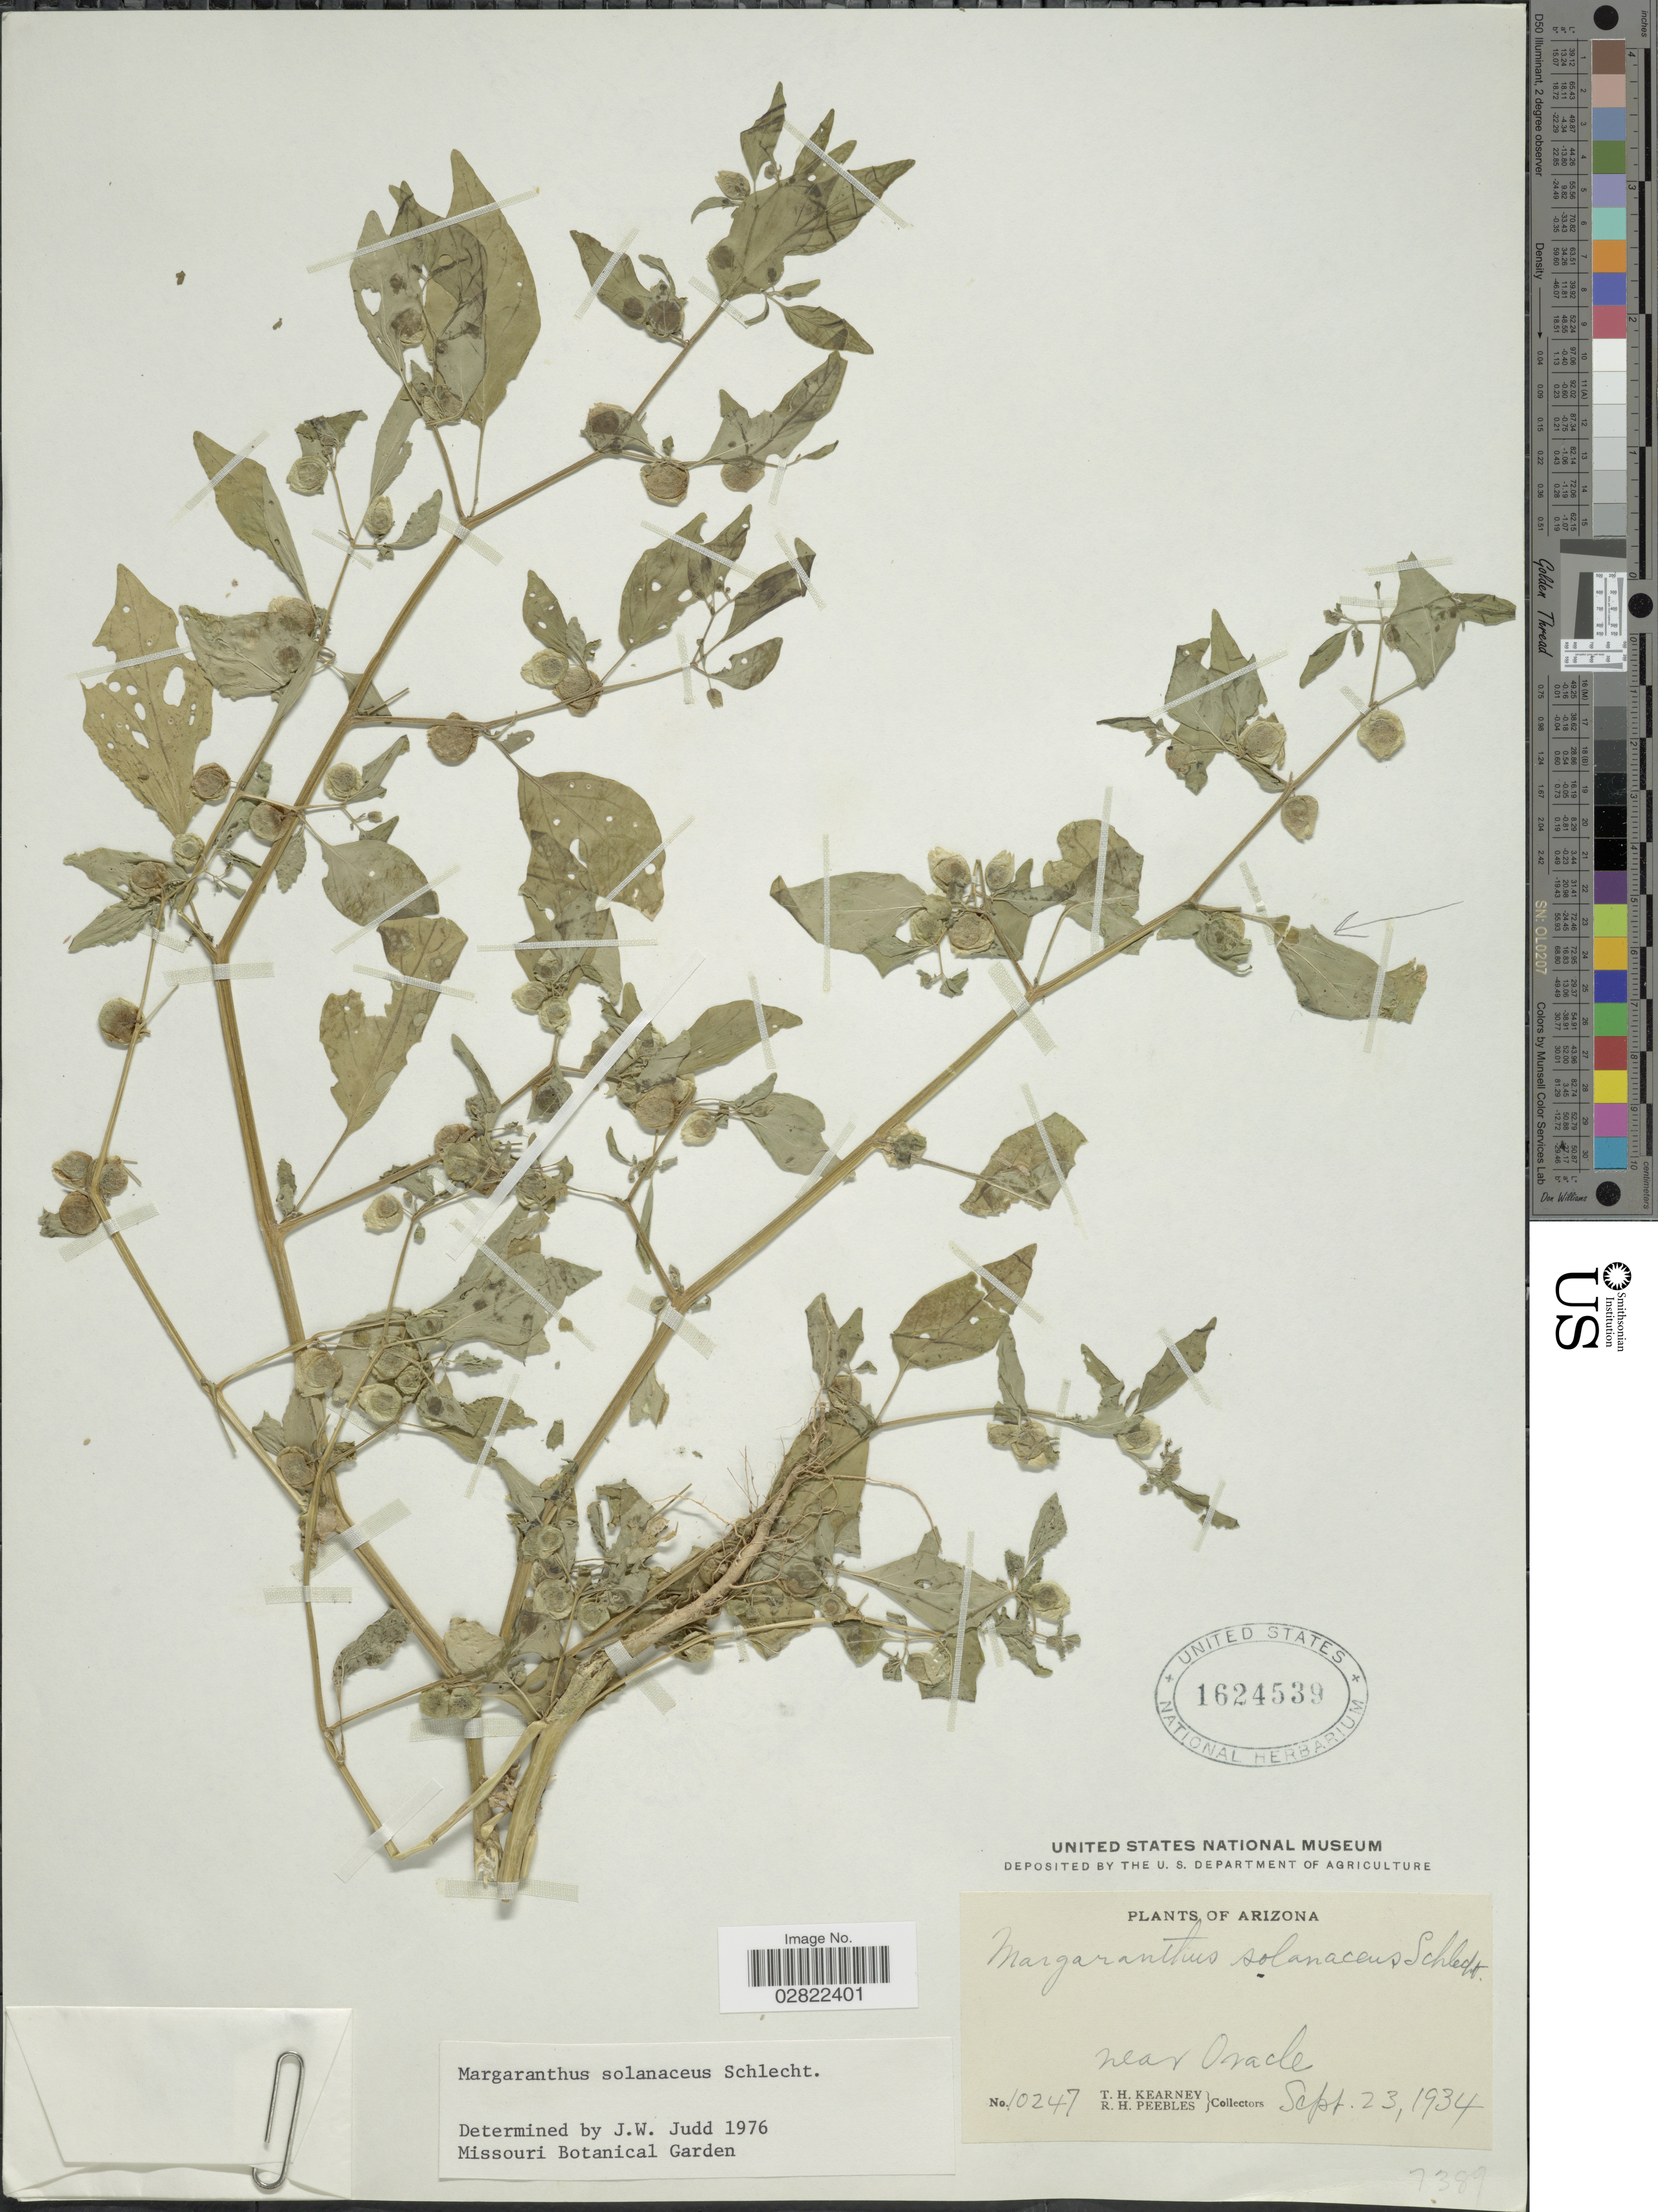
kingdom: Plantae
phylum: Tracheophyta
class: Magnoliopsida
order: Solanales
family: Solanaceae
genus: Margaranthus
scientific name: Margaranthus solanaceus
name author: Schltdl.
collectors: T. H. Kearney & R. H. Peebles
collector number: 10247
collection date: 1934-09-23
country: United States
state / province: Arizona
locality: Near Oracle.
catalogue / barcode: US 1624539